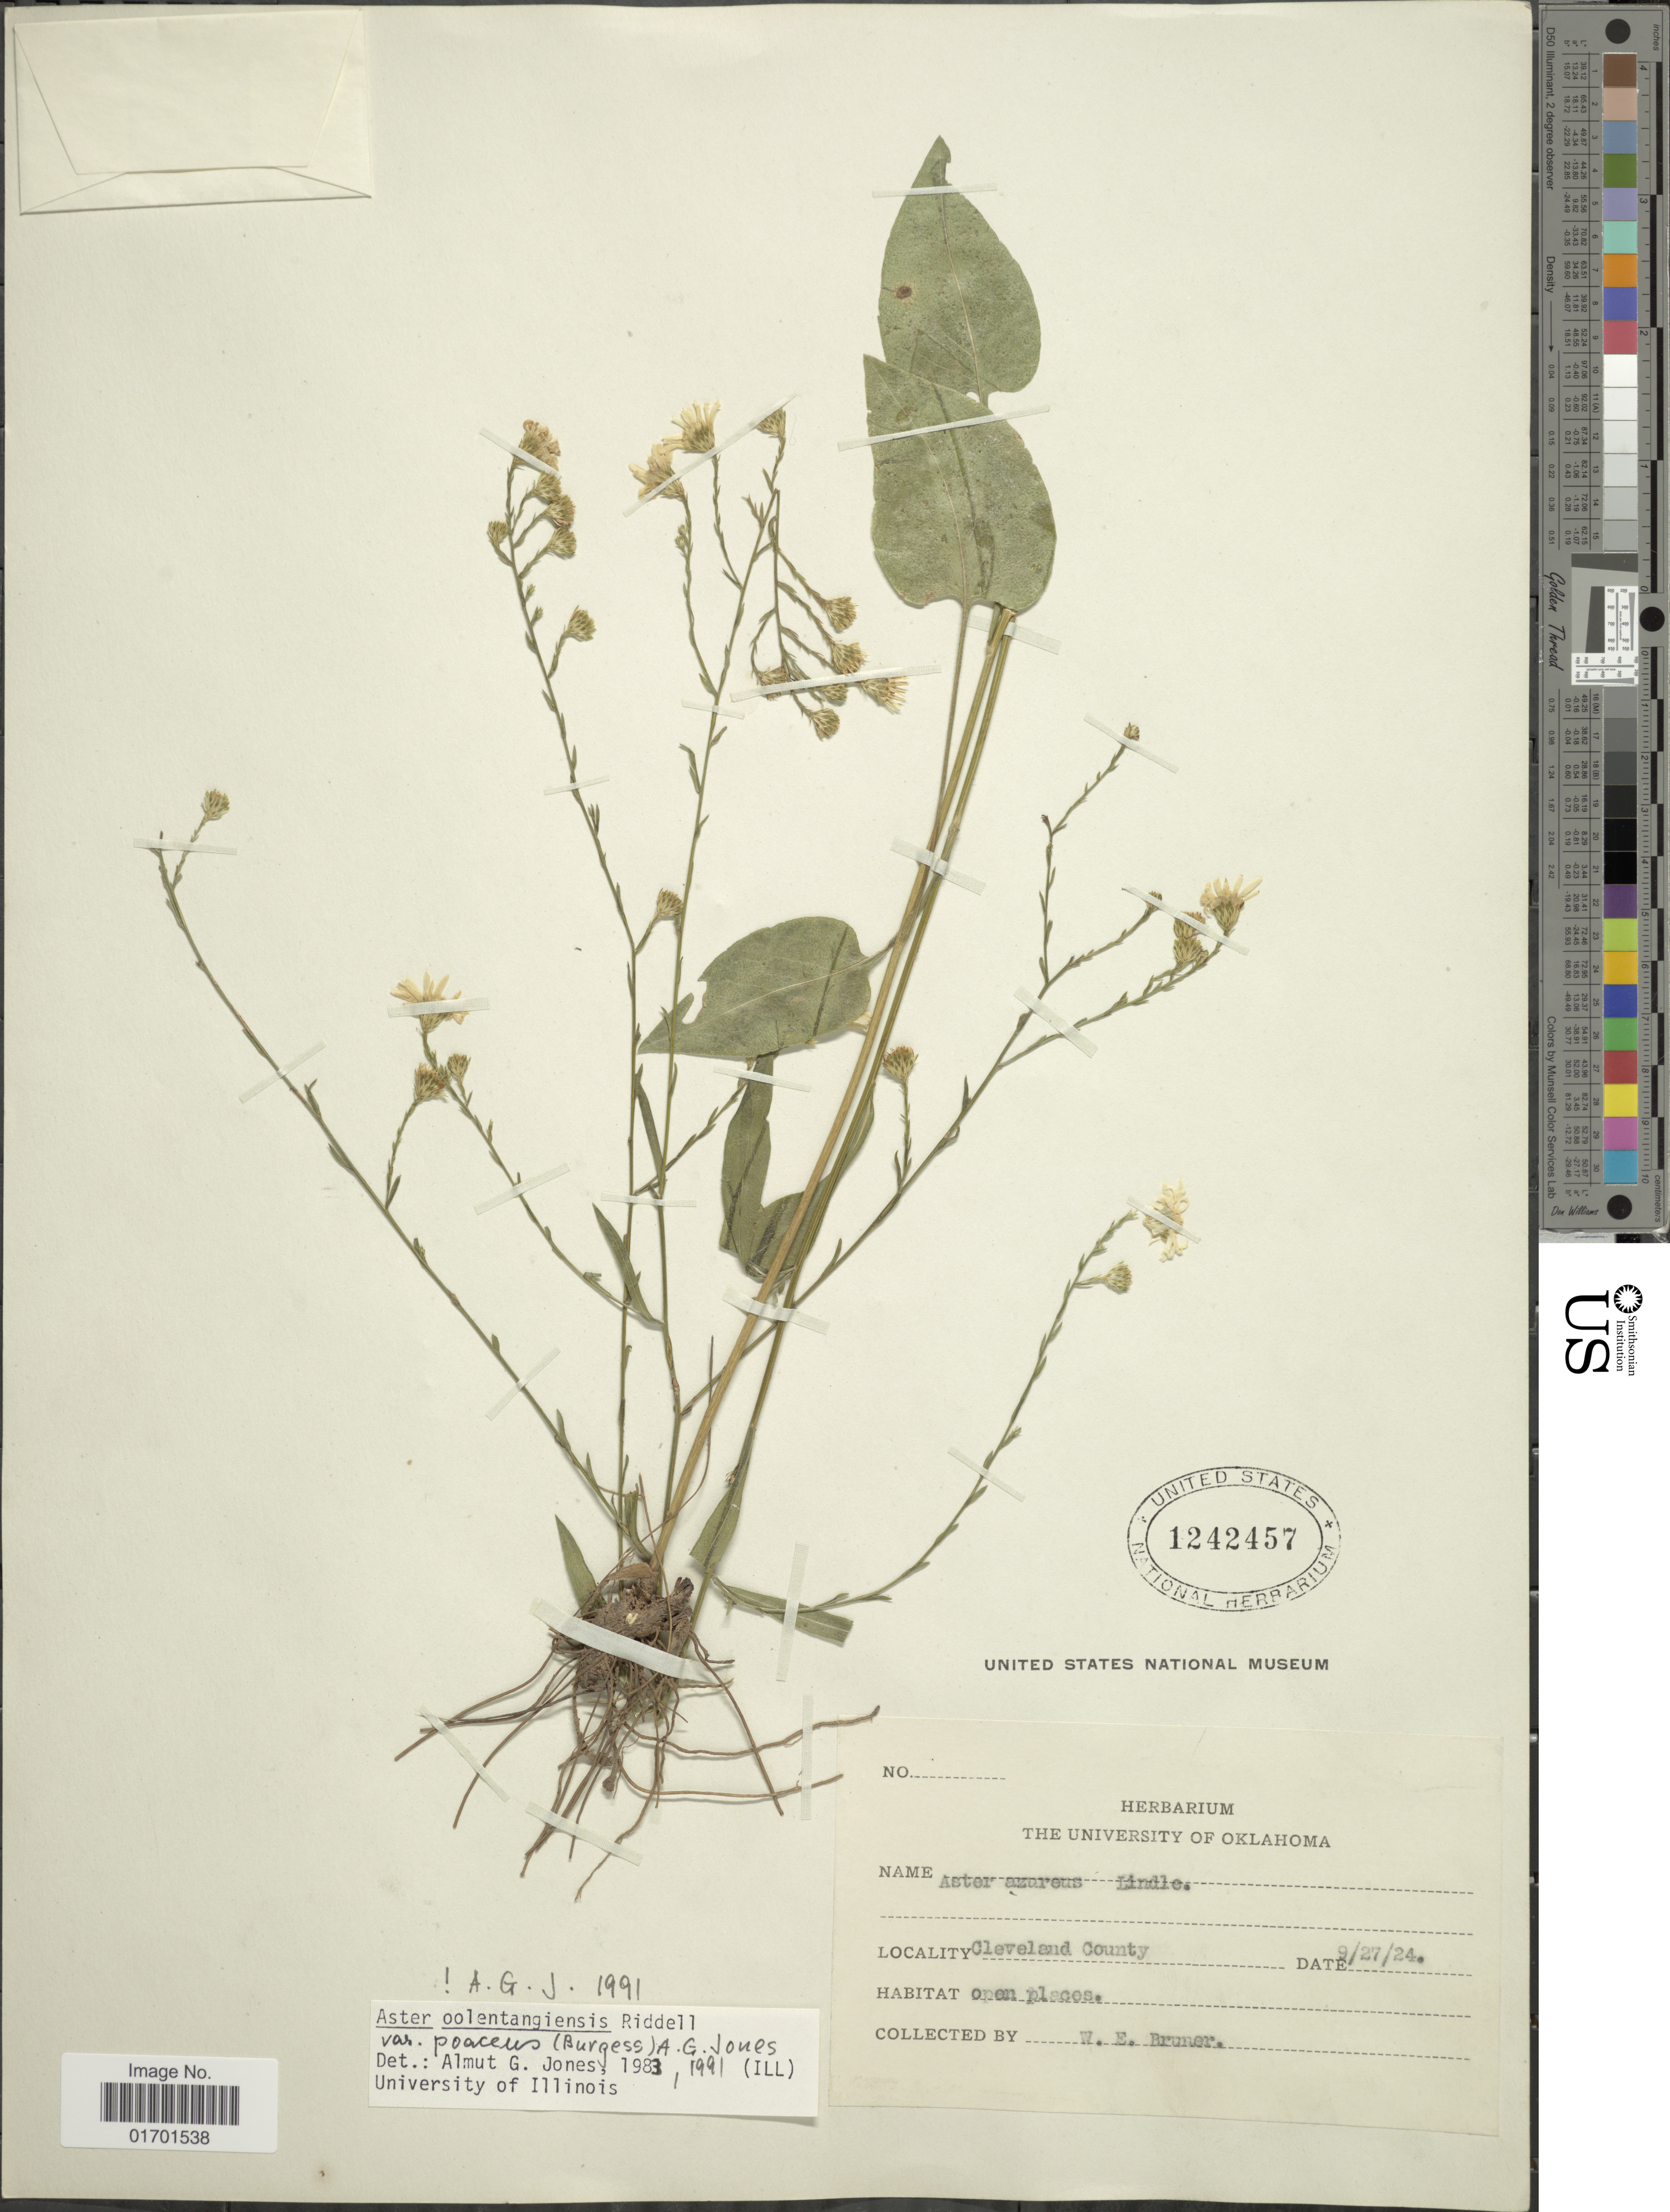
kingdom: Plantae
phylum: Tracheophyta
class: Magnoliopsida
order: Asterales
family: Asteraceae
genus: Symphyotrichum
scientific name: Symphyotrichum oolentangiense var. poaceum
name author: (E.S. Burgess) G.L. Nesom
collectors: W. Bruner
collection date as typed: Transcribed d/m/y: 27/9/24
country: United States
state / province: Oklahoma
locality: Cleveland County.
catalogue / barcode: US 1242457